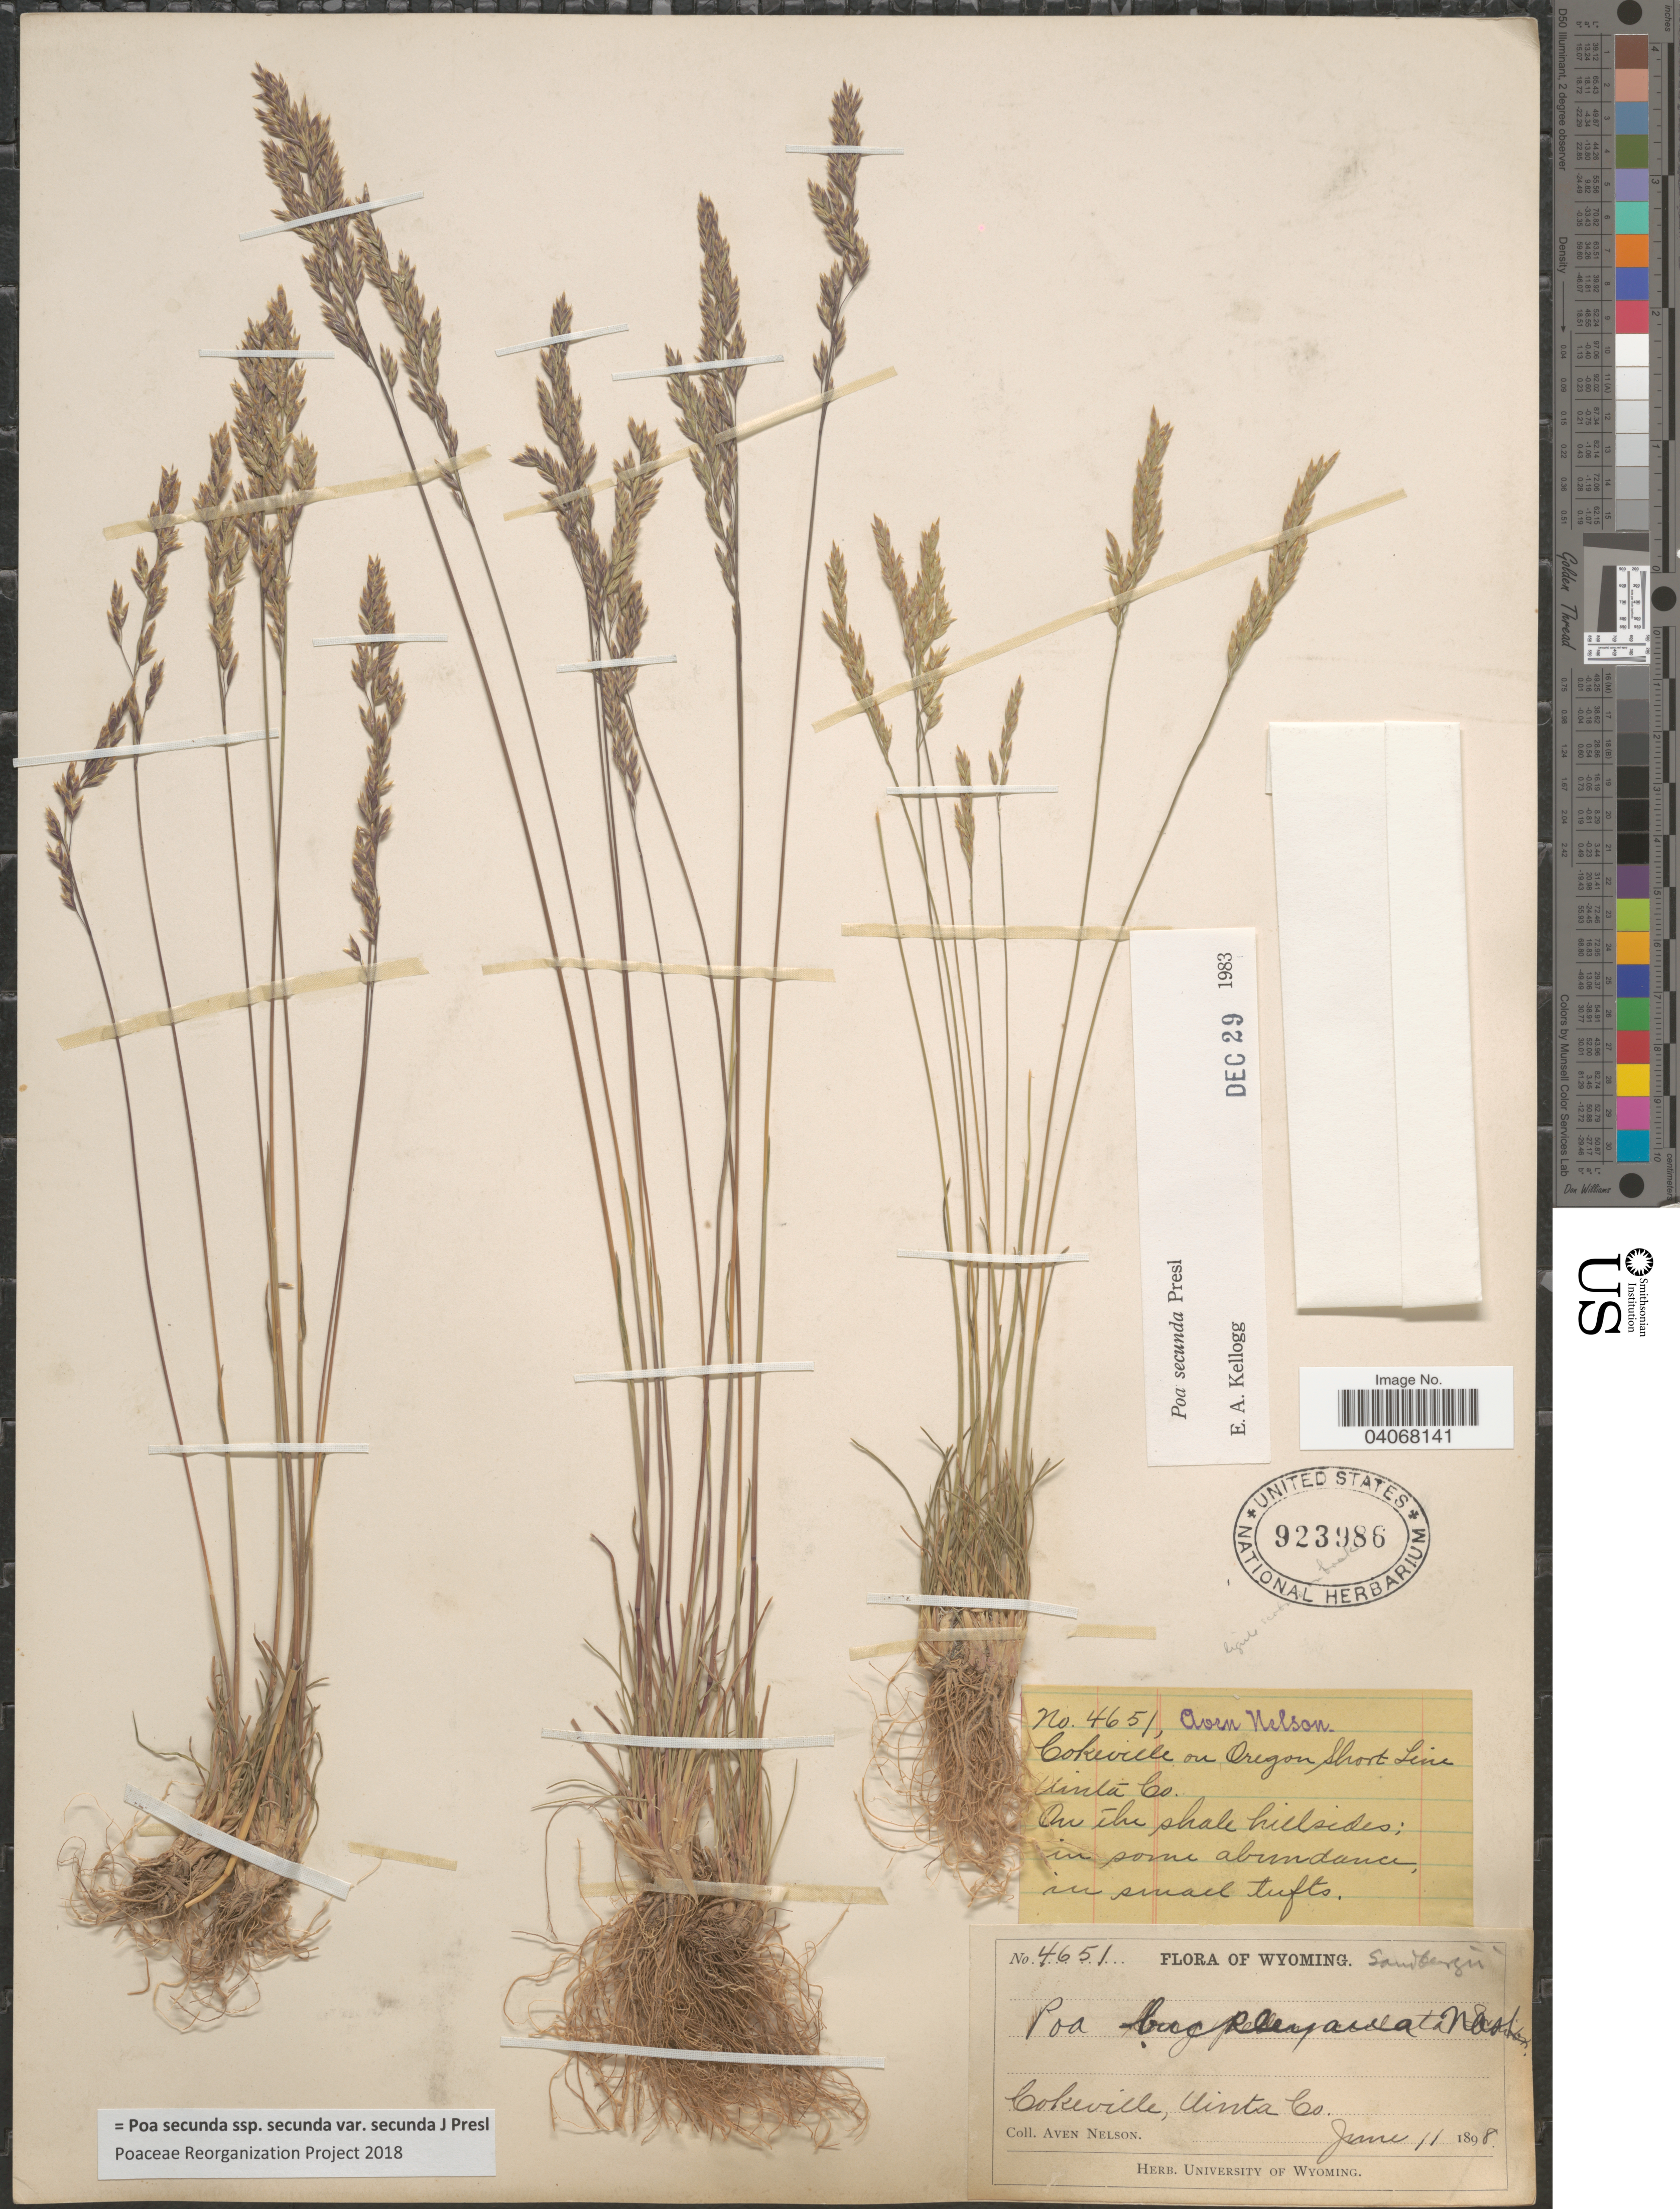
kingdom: Plantae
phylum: Tracheophyta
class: Liliopsida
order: Poales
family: Poaceae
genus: Poa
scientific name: Poa secunda subsp. secunda var. secunda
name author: J. Presl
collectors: A. Nelson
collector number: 4651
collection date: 1898-06-11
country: United States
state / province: Wyoming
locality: Cokeville, Uinta Co. On Oregon Short Line. On the shale hillsides.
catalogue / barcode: US 923986